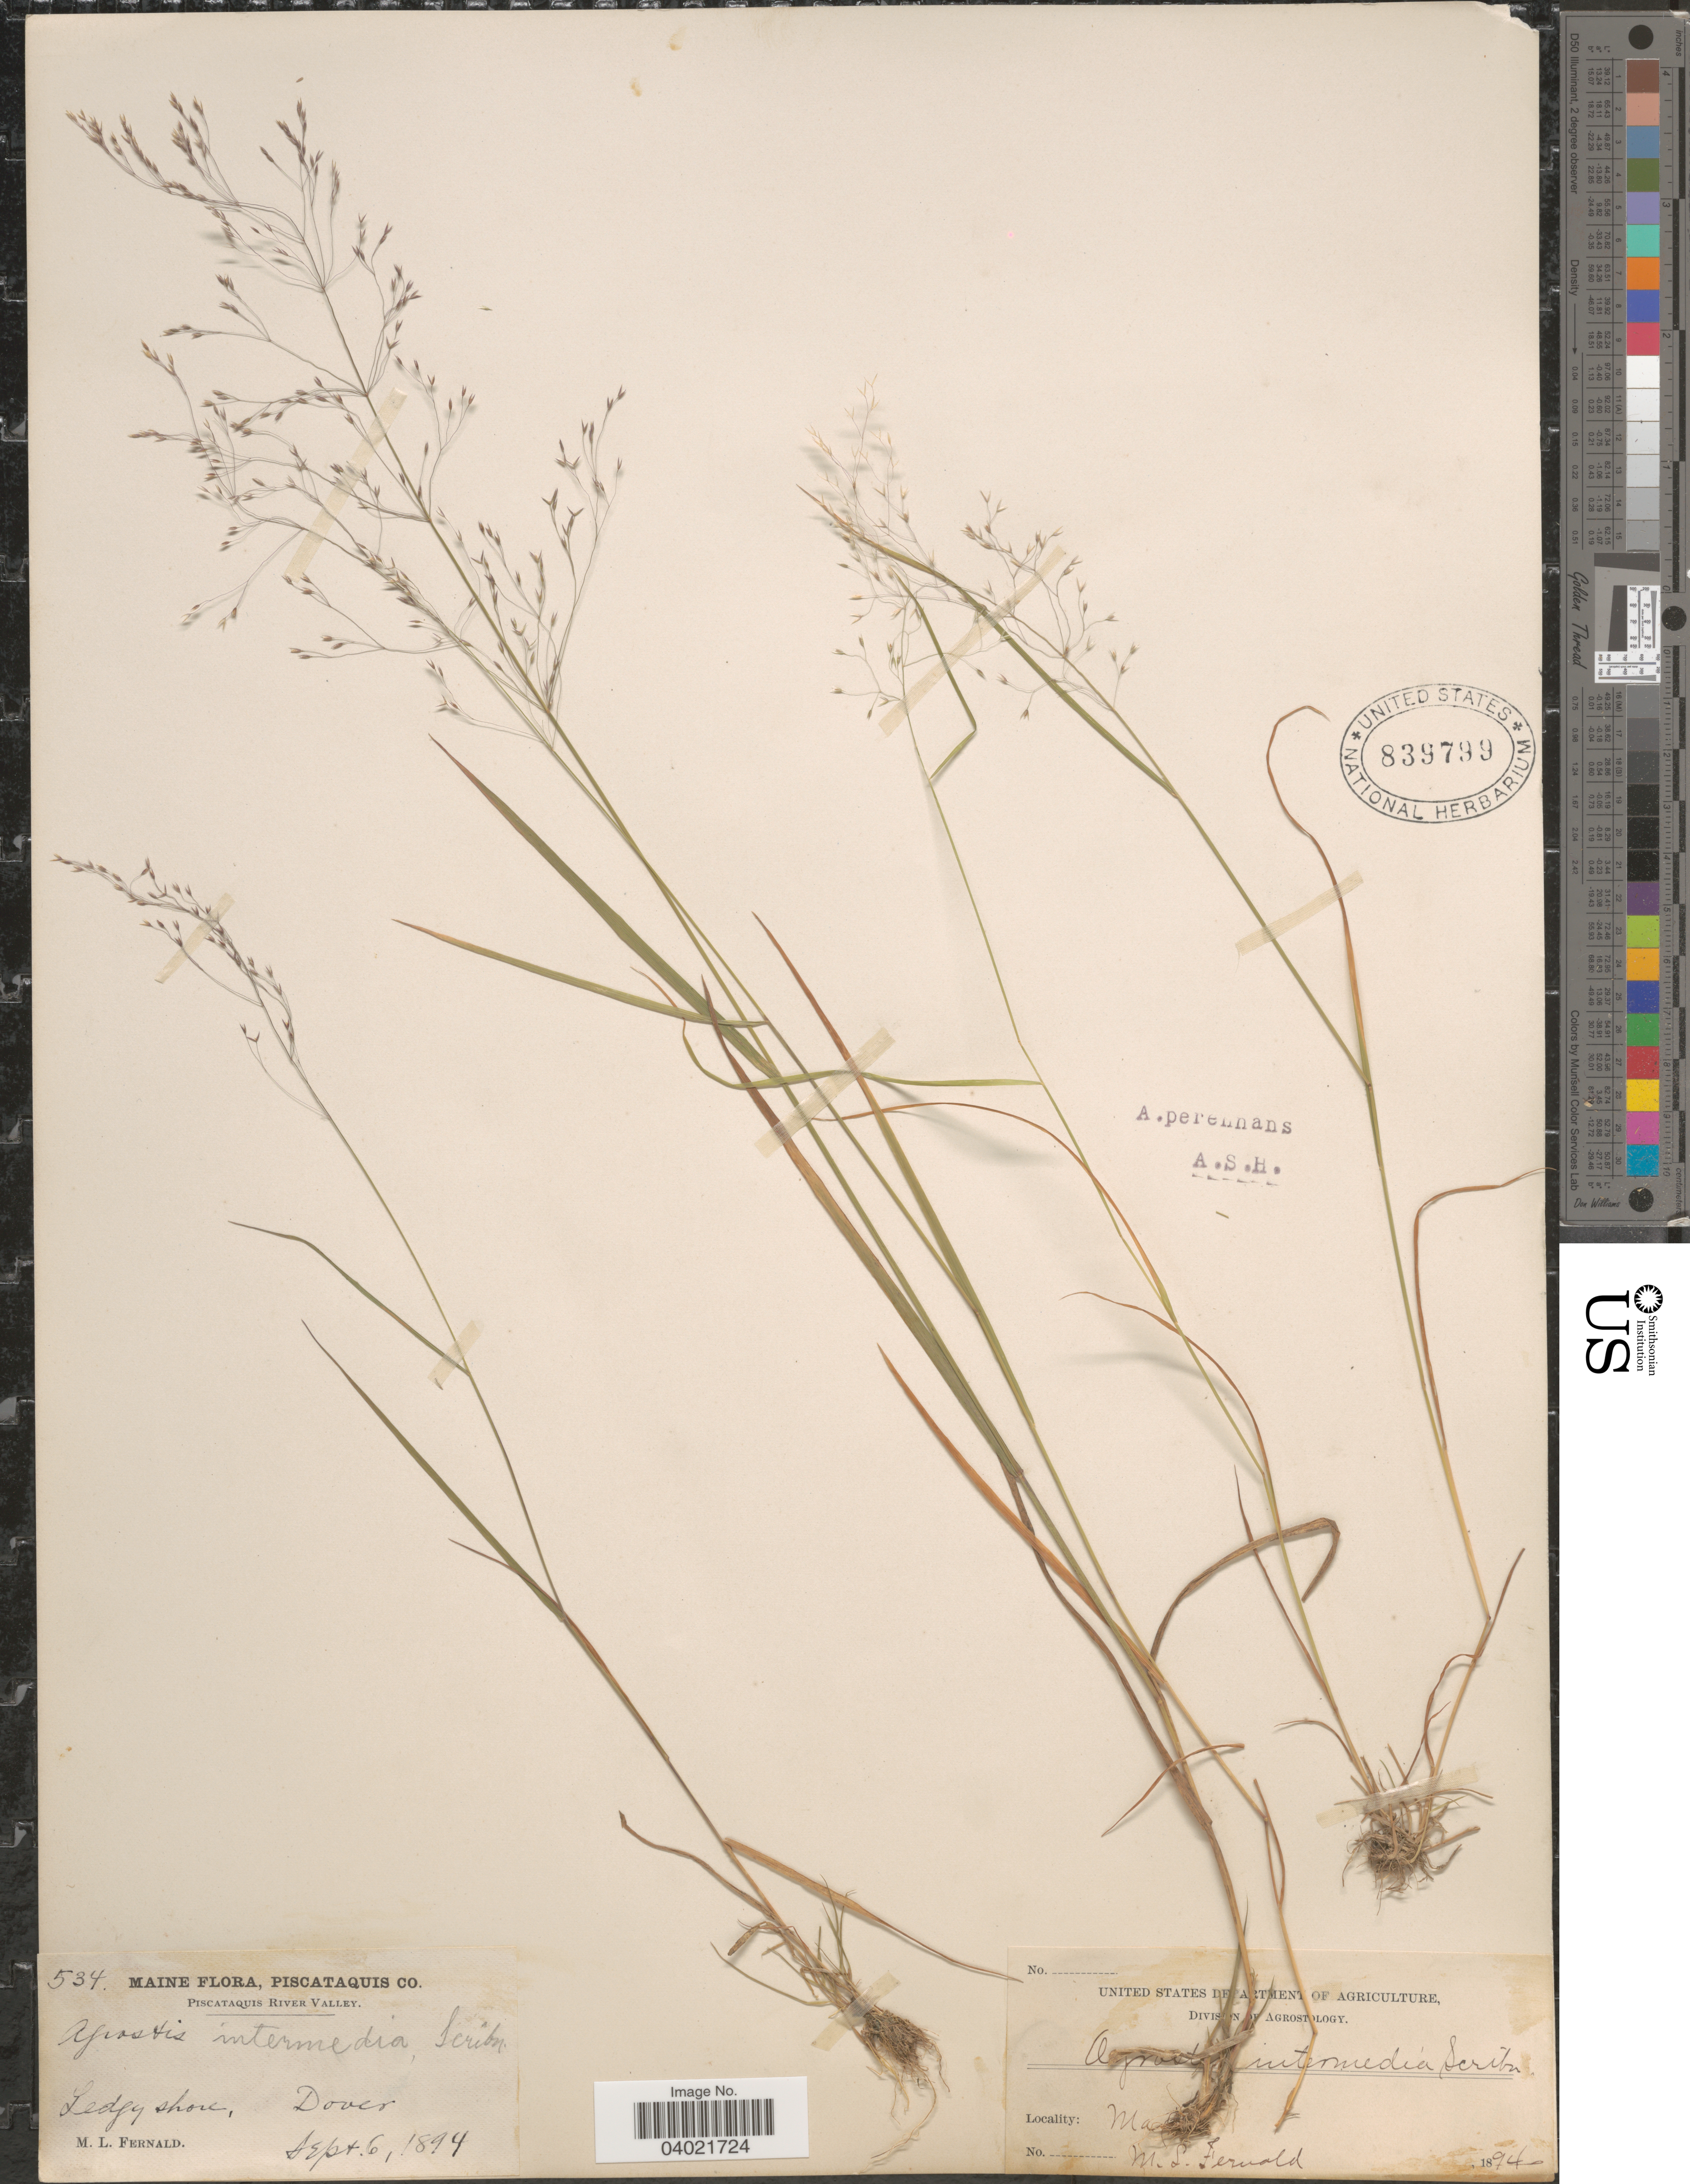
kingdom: Plantae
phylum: Tracheophyta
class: Liliopsida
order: Poales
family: Poaceae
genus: Agrostis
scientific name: Agrostis perennans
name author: (Walter) Tuck.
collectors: M. L. Fernald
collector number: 534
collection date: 1894-09-06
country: United States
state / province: Maine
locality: Piscataquis Co. Piscataquis River Valley. Ledgy shore, Dover.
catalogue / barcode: US 839799